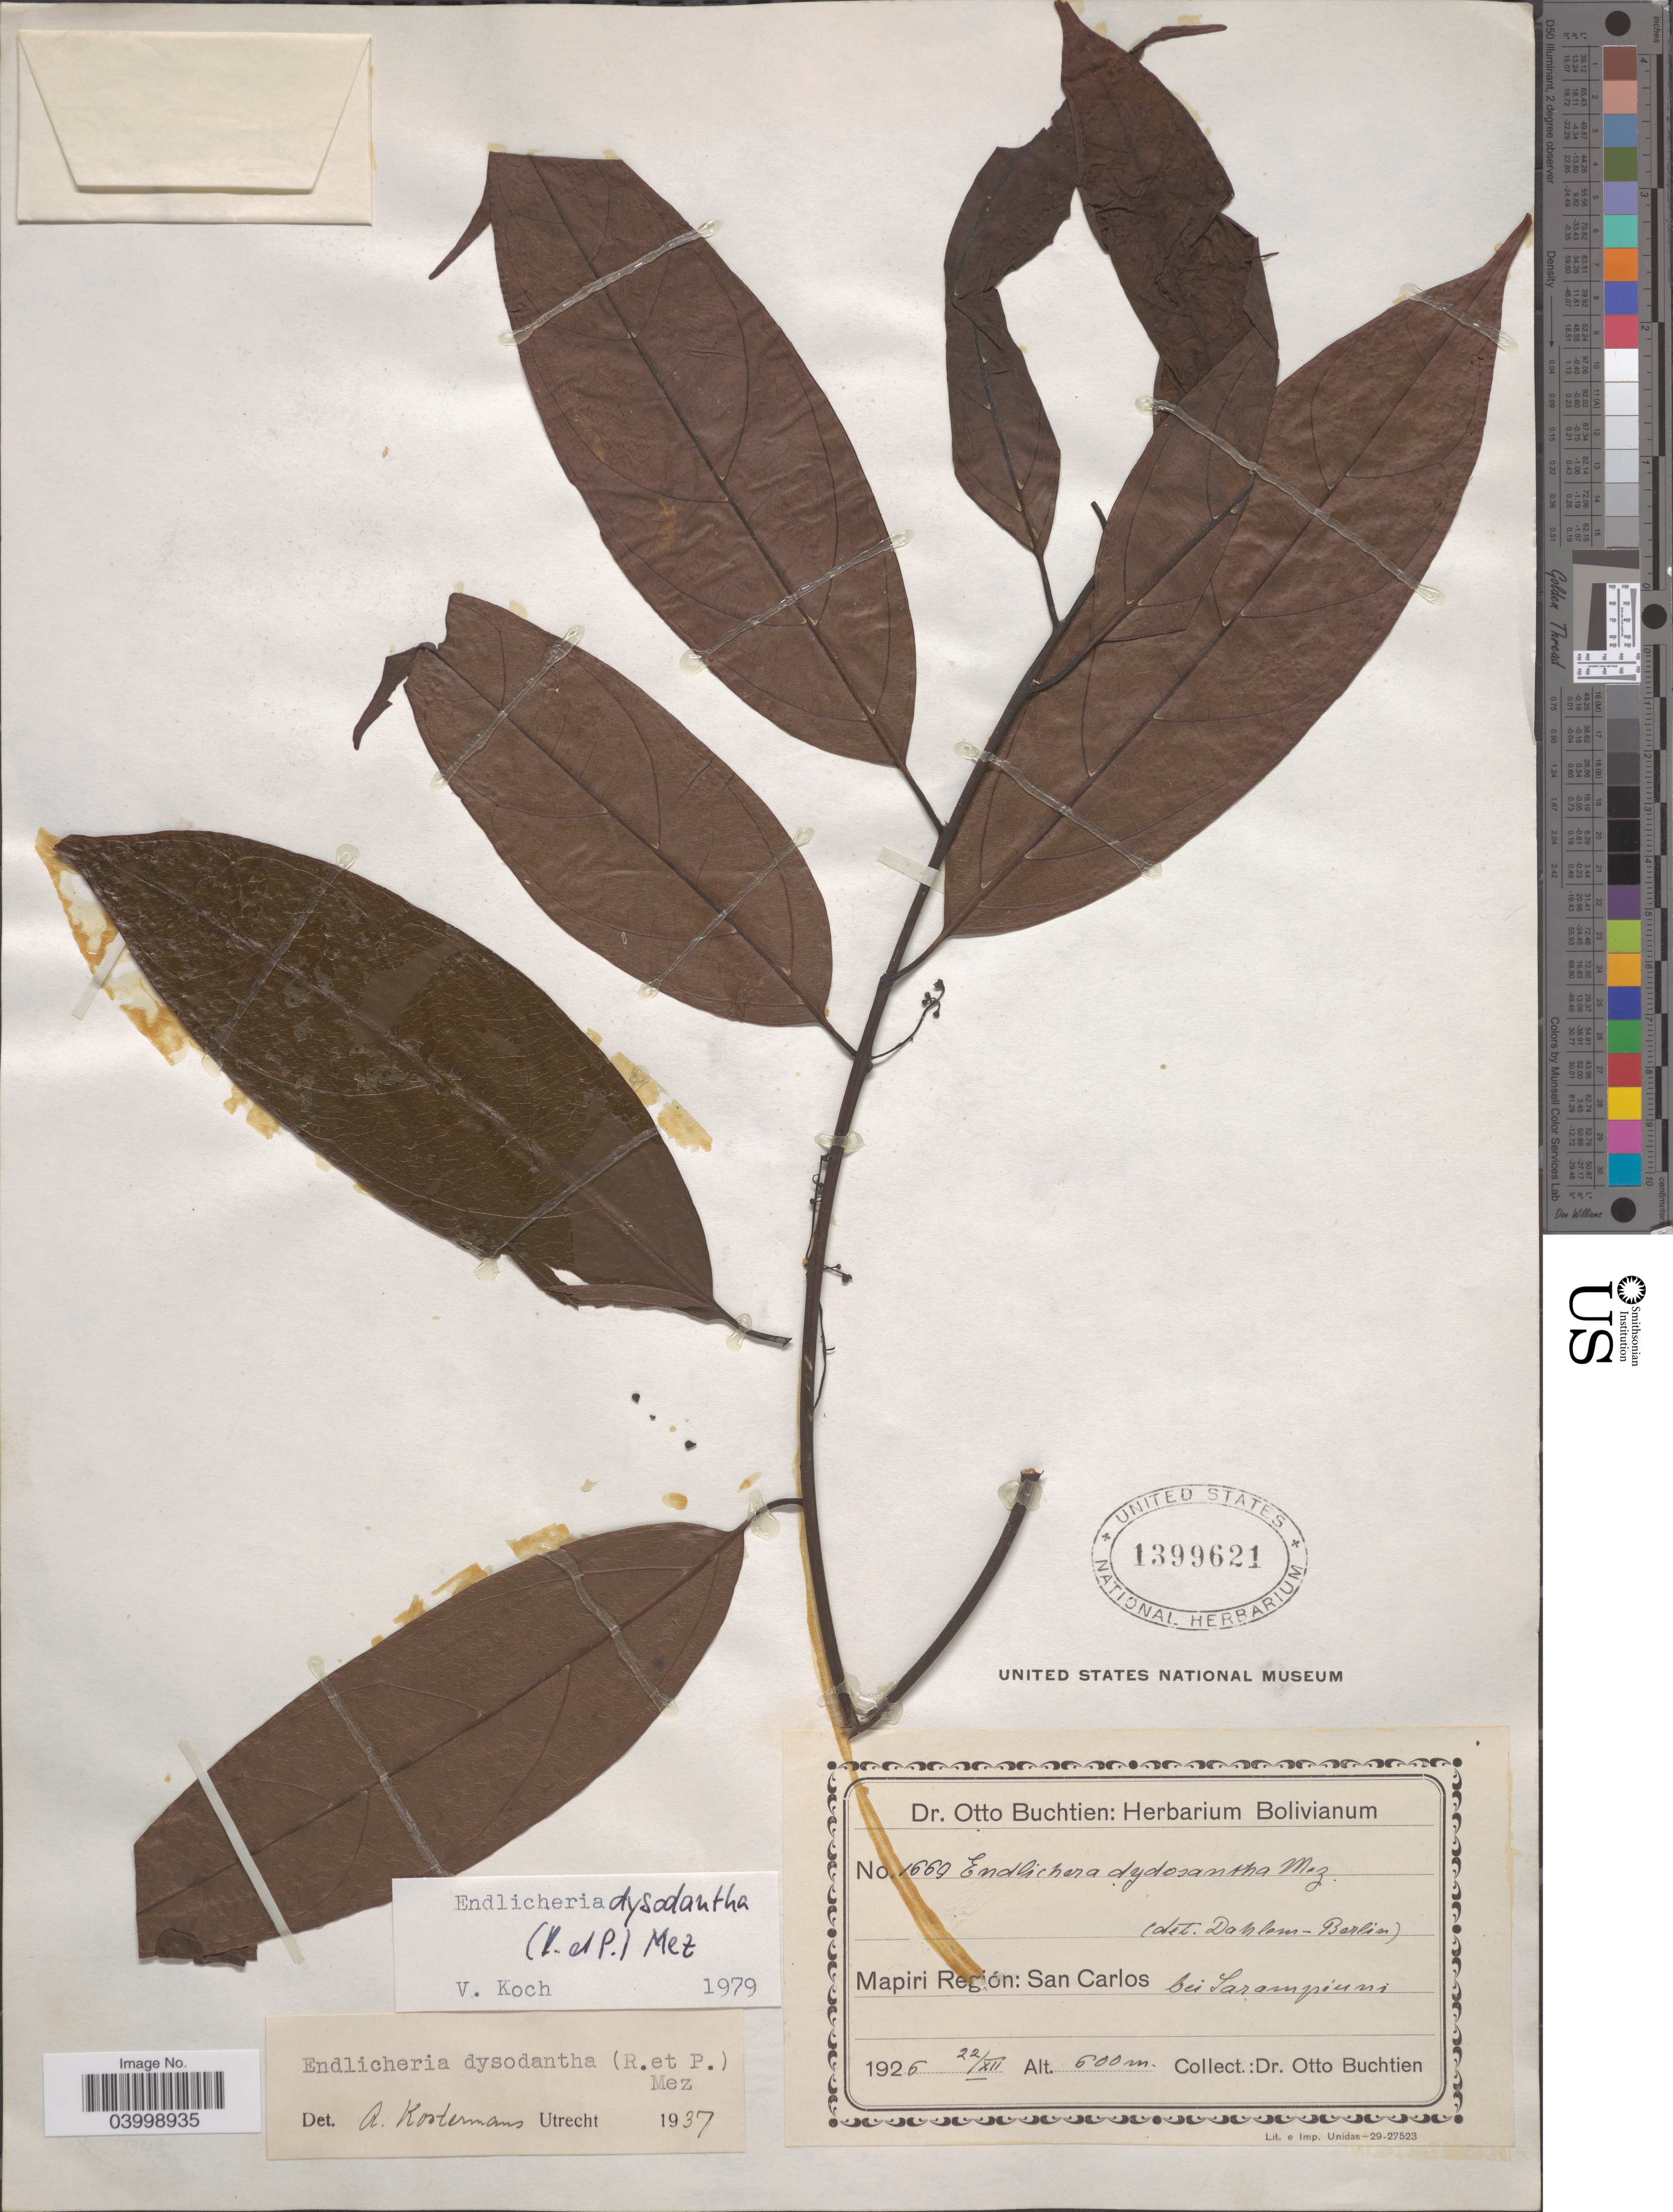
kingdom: Plantae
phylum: Tracheophyta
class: Magnoliopsida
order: Laurales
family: Lauraceae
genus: Endlicheria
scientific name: Endlicheria dysodantha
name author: Mez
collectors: O. Buchtien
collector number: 1669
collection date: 1926-07-22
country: Bolivia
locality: Mapiri Region: San Carlos. Bei Sarampiuni.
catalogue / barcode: US 1399621